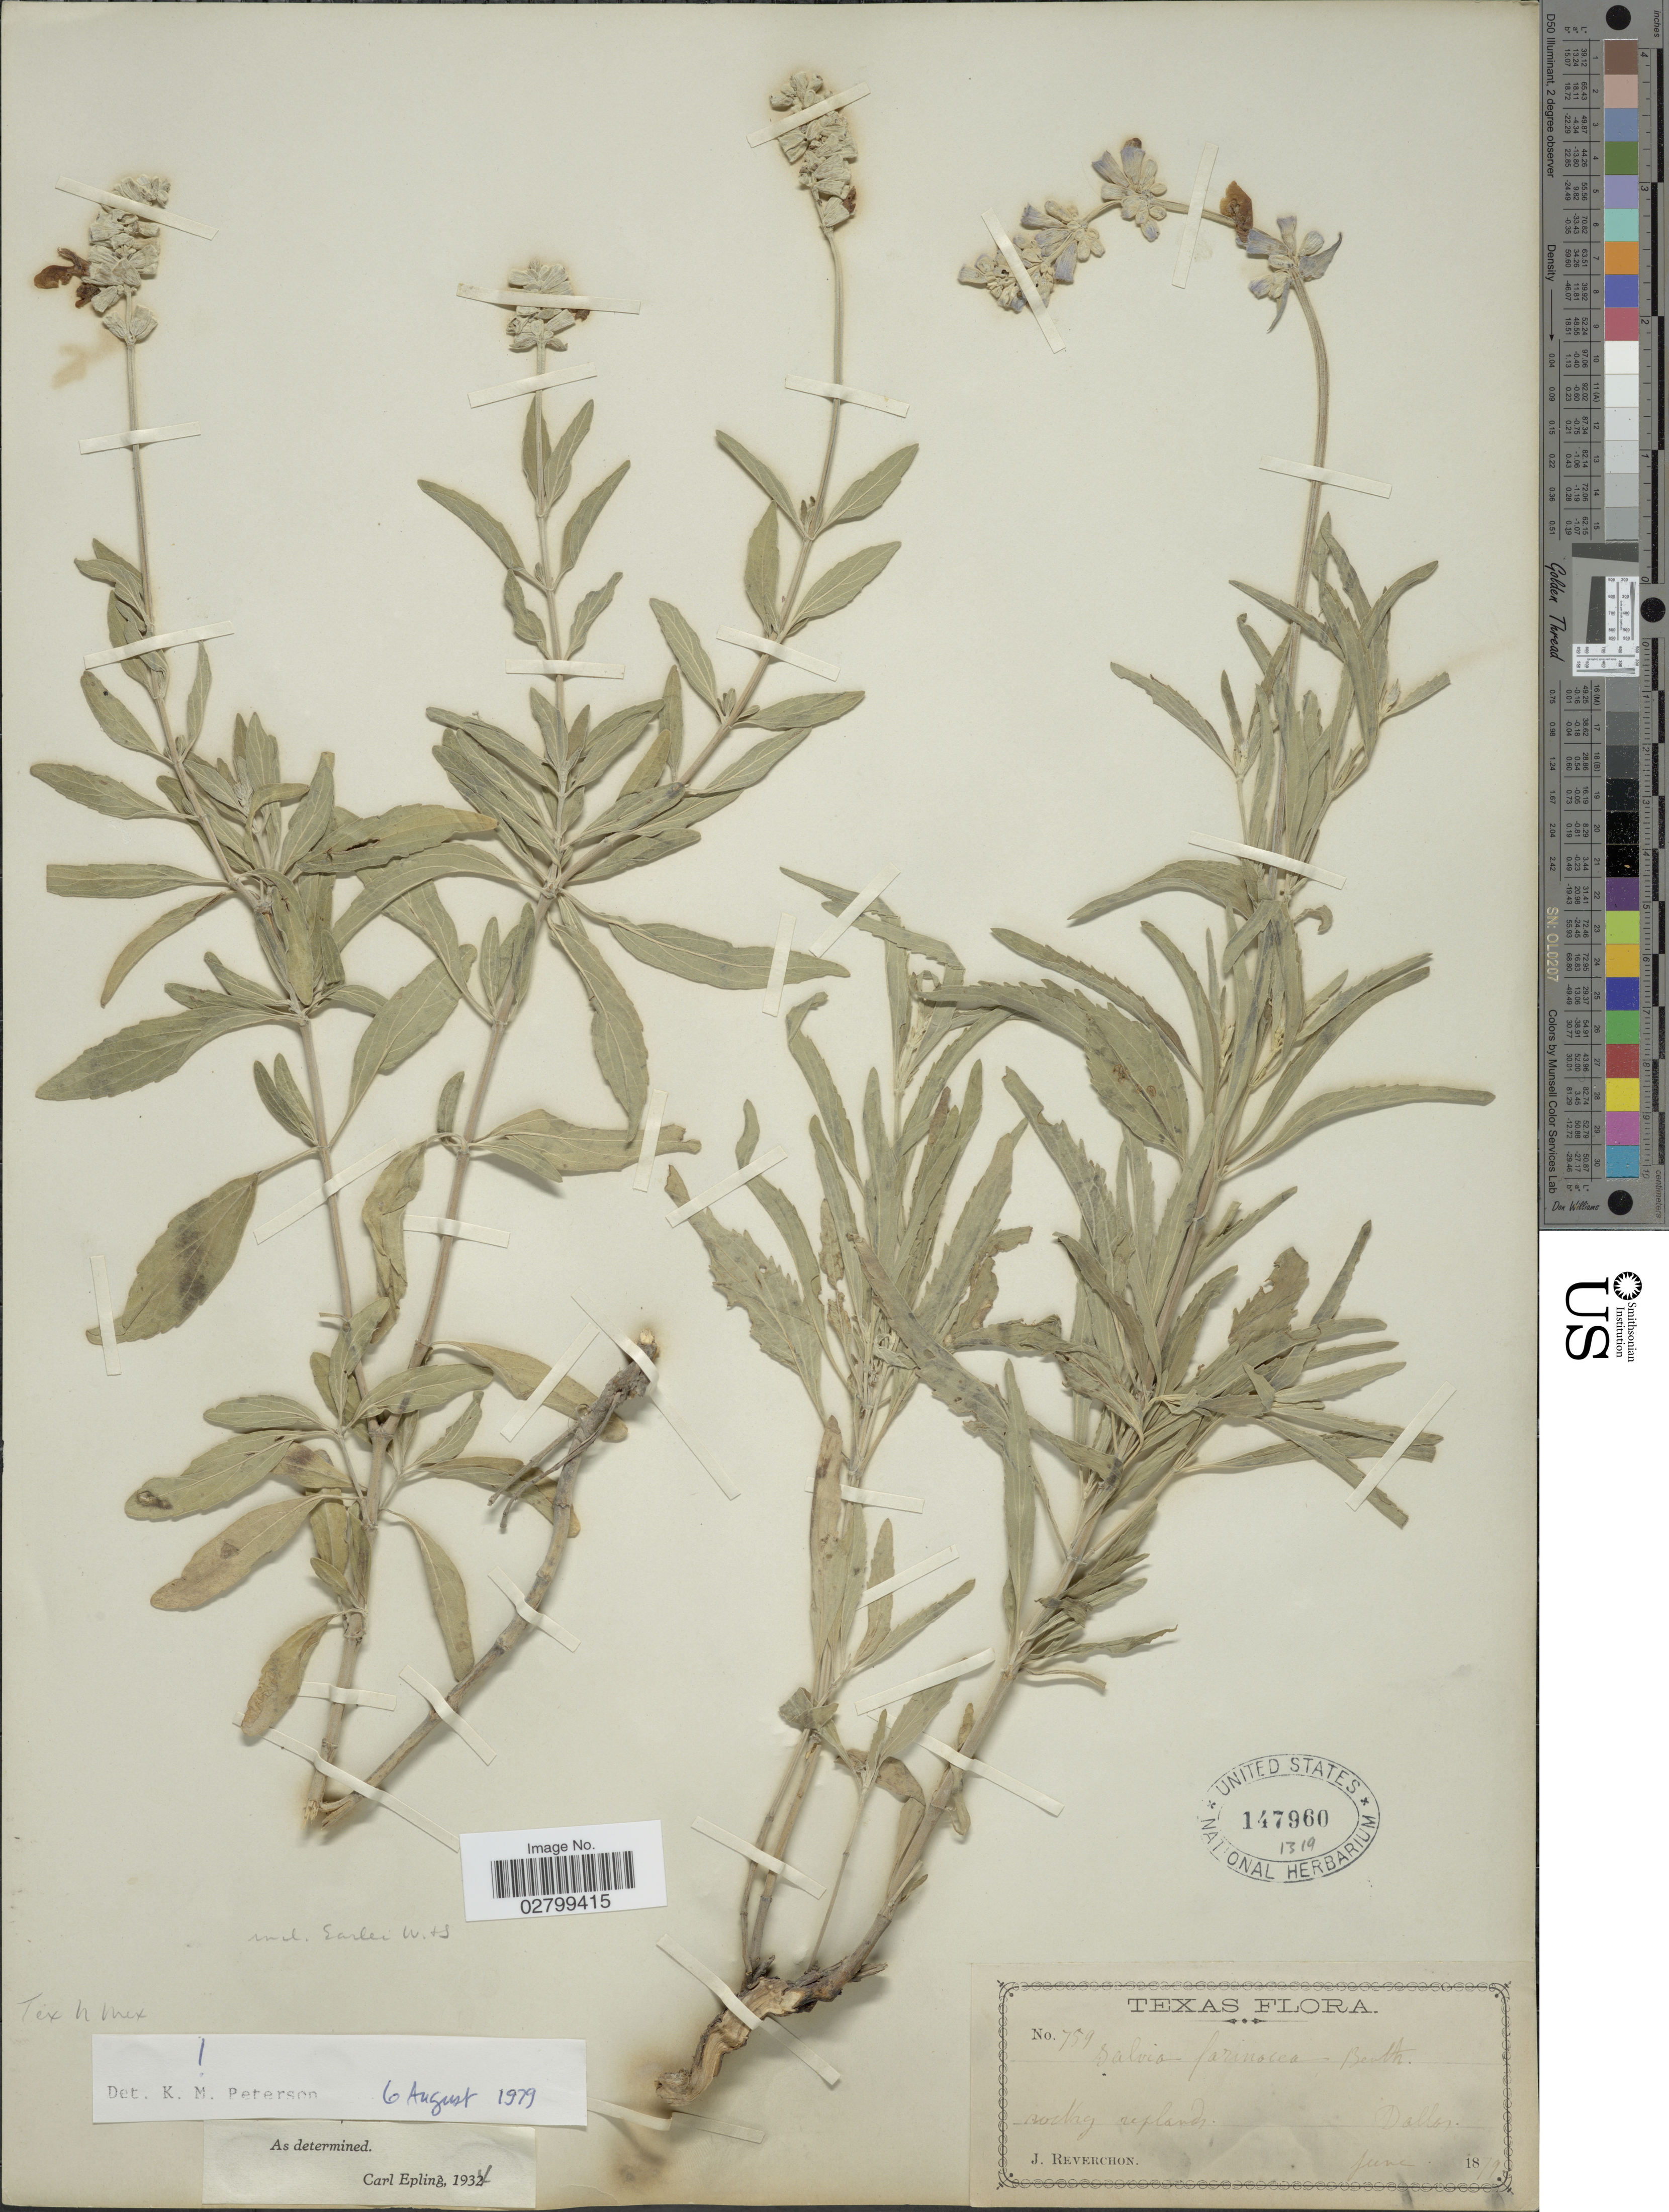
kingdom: Plantae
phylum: Tracheophyta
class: Magnoliopsida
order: Lamiales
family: Lamiaceae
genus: Salvia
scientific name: Salvia farinacea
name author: Benth.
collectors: J. Reverchon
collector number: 759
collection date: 1879-06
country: United States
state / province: Texas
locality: Dallas.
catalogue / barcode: US 147960